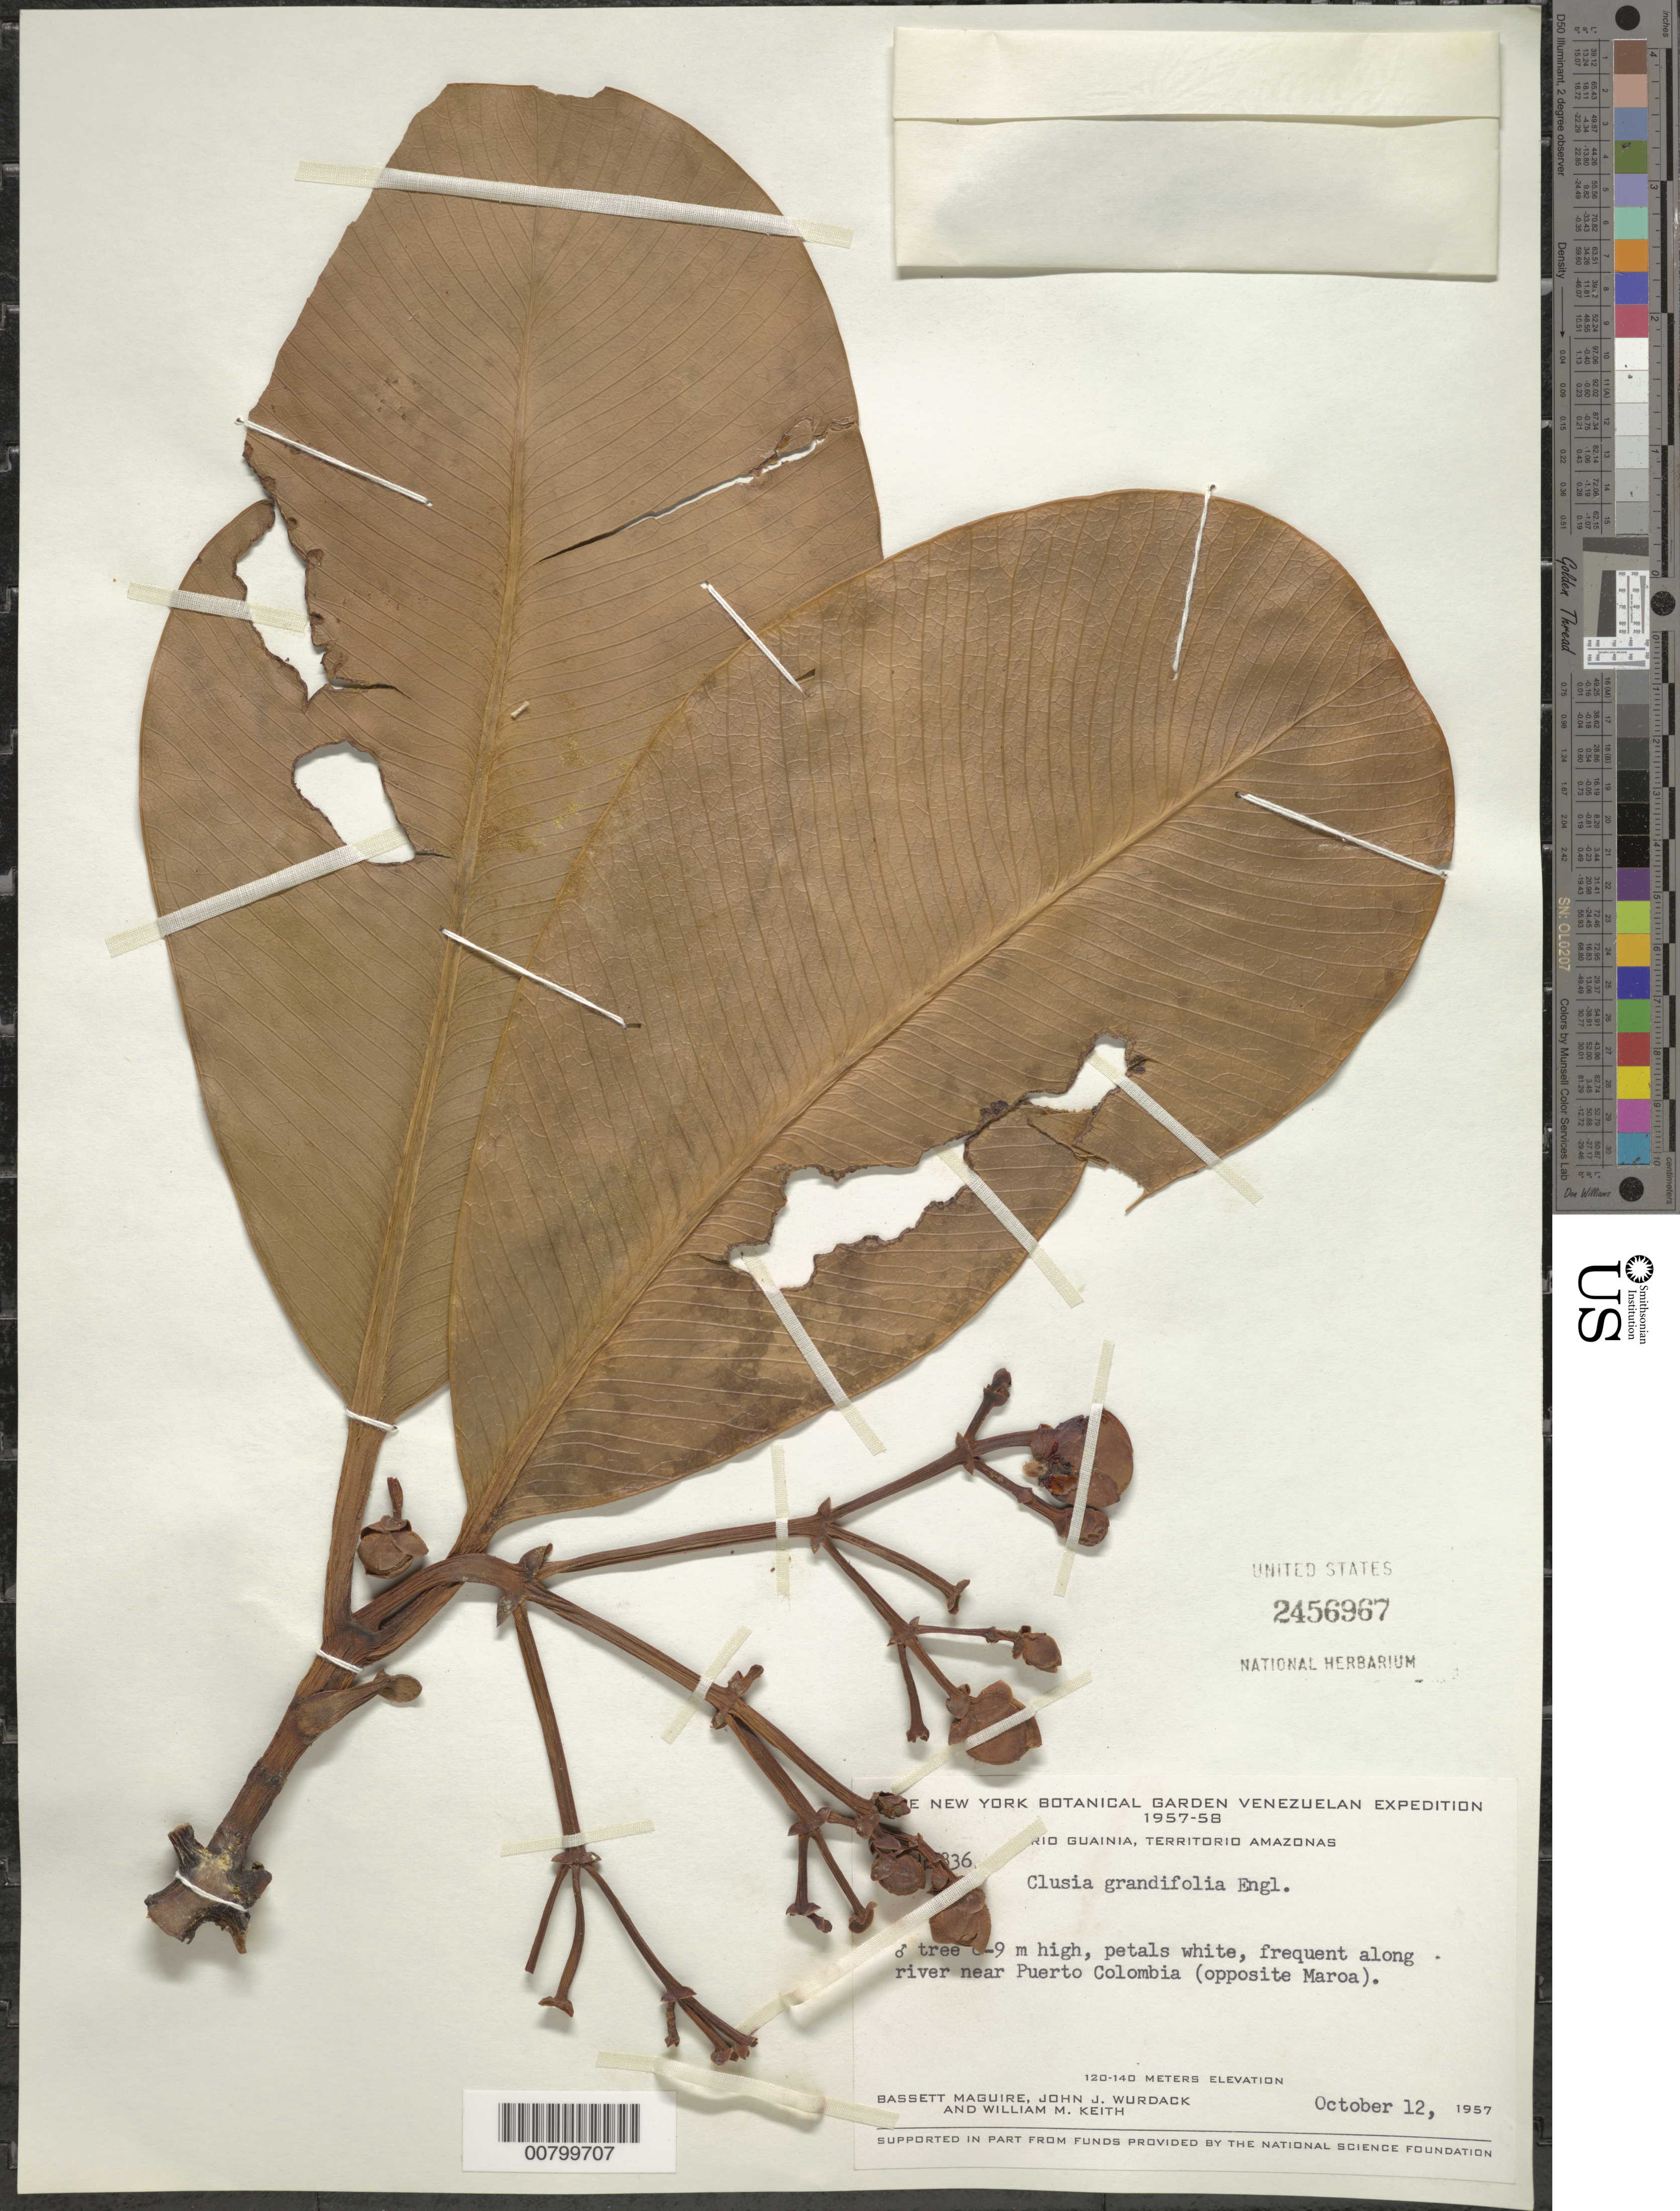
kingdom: Plantae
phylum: Tracheophyta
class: Magnoliopsida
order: Malpighiales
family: Clusiaceae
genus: Clusia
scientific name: Clusia grandifolia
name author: Engl.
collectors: B. Maguire, J. J. Wurdack & W. Keith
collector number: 41836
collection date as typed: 12-Oct-57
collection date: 1957-10-12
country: Venezuela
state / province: Amazonas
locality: Río Guainía, near Puerto Colombia (opposite Maroa)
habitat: Along river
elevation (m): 120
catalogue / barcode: US 2456967